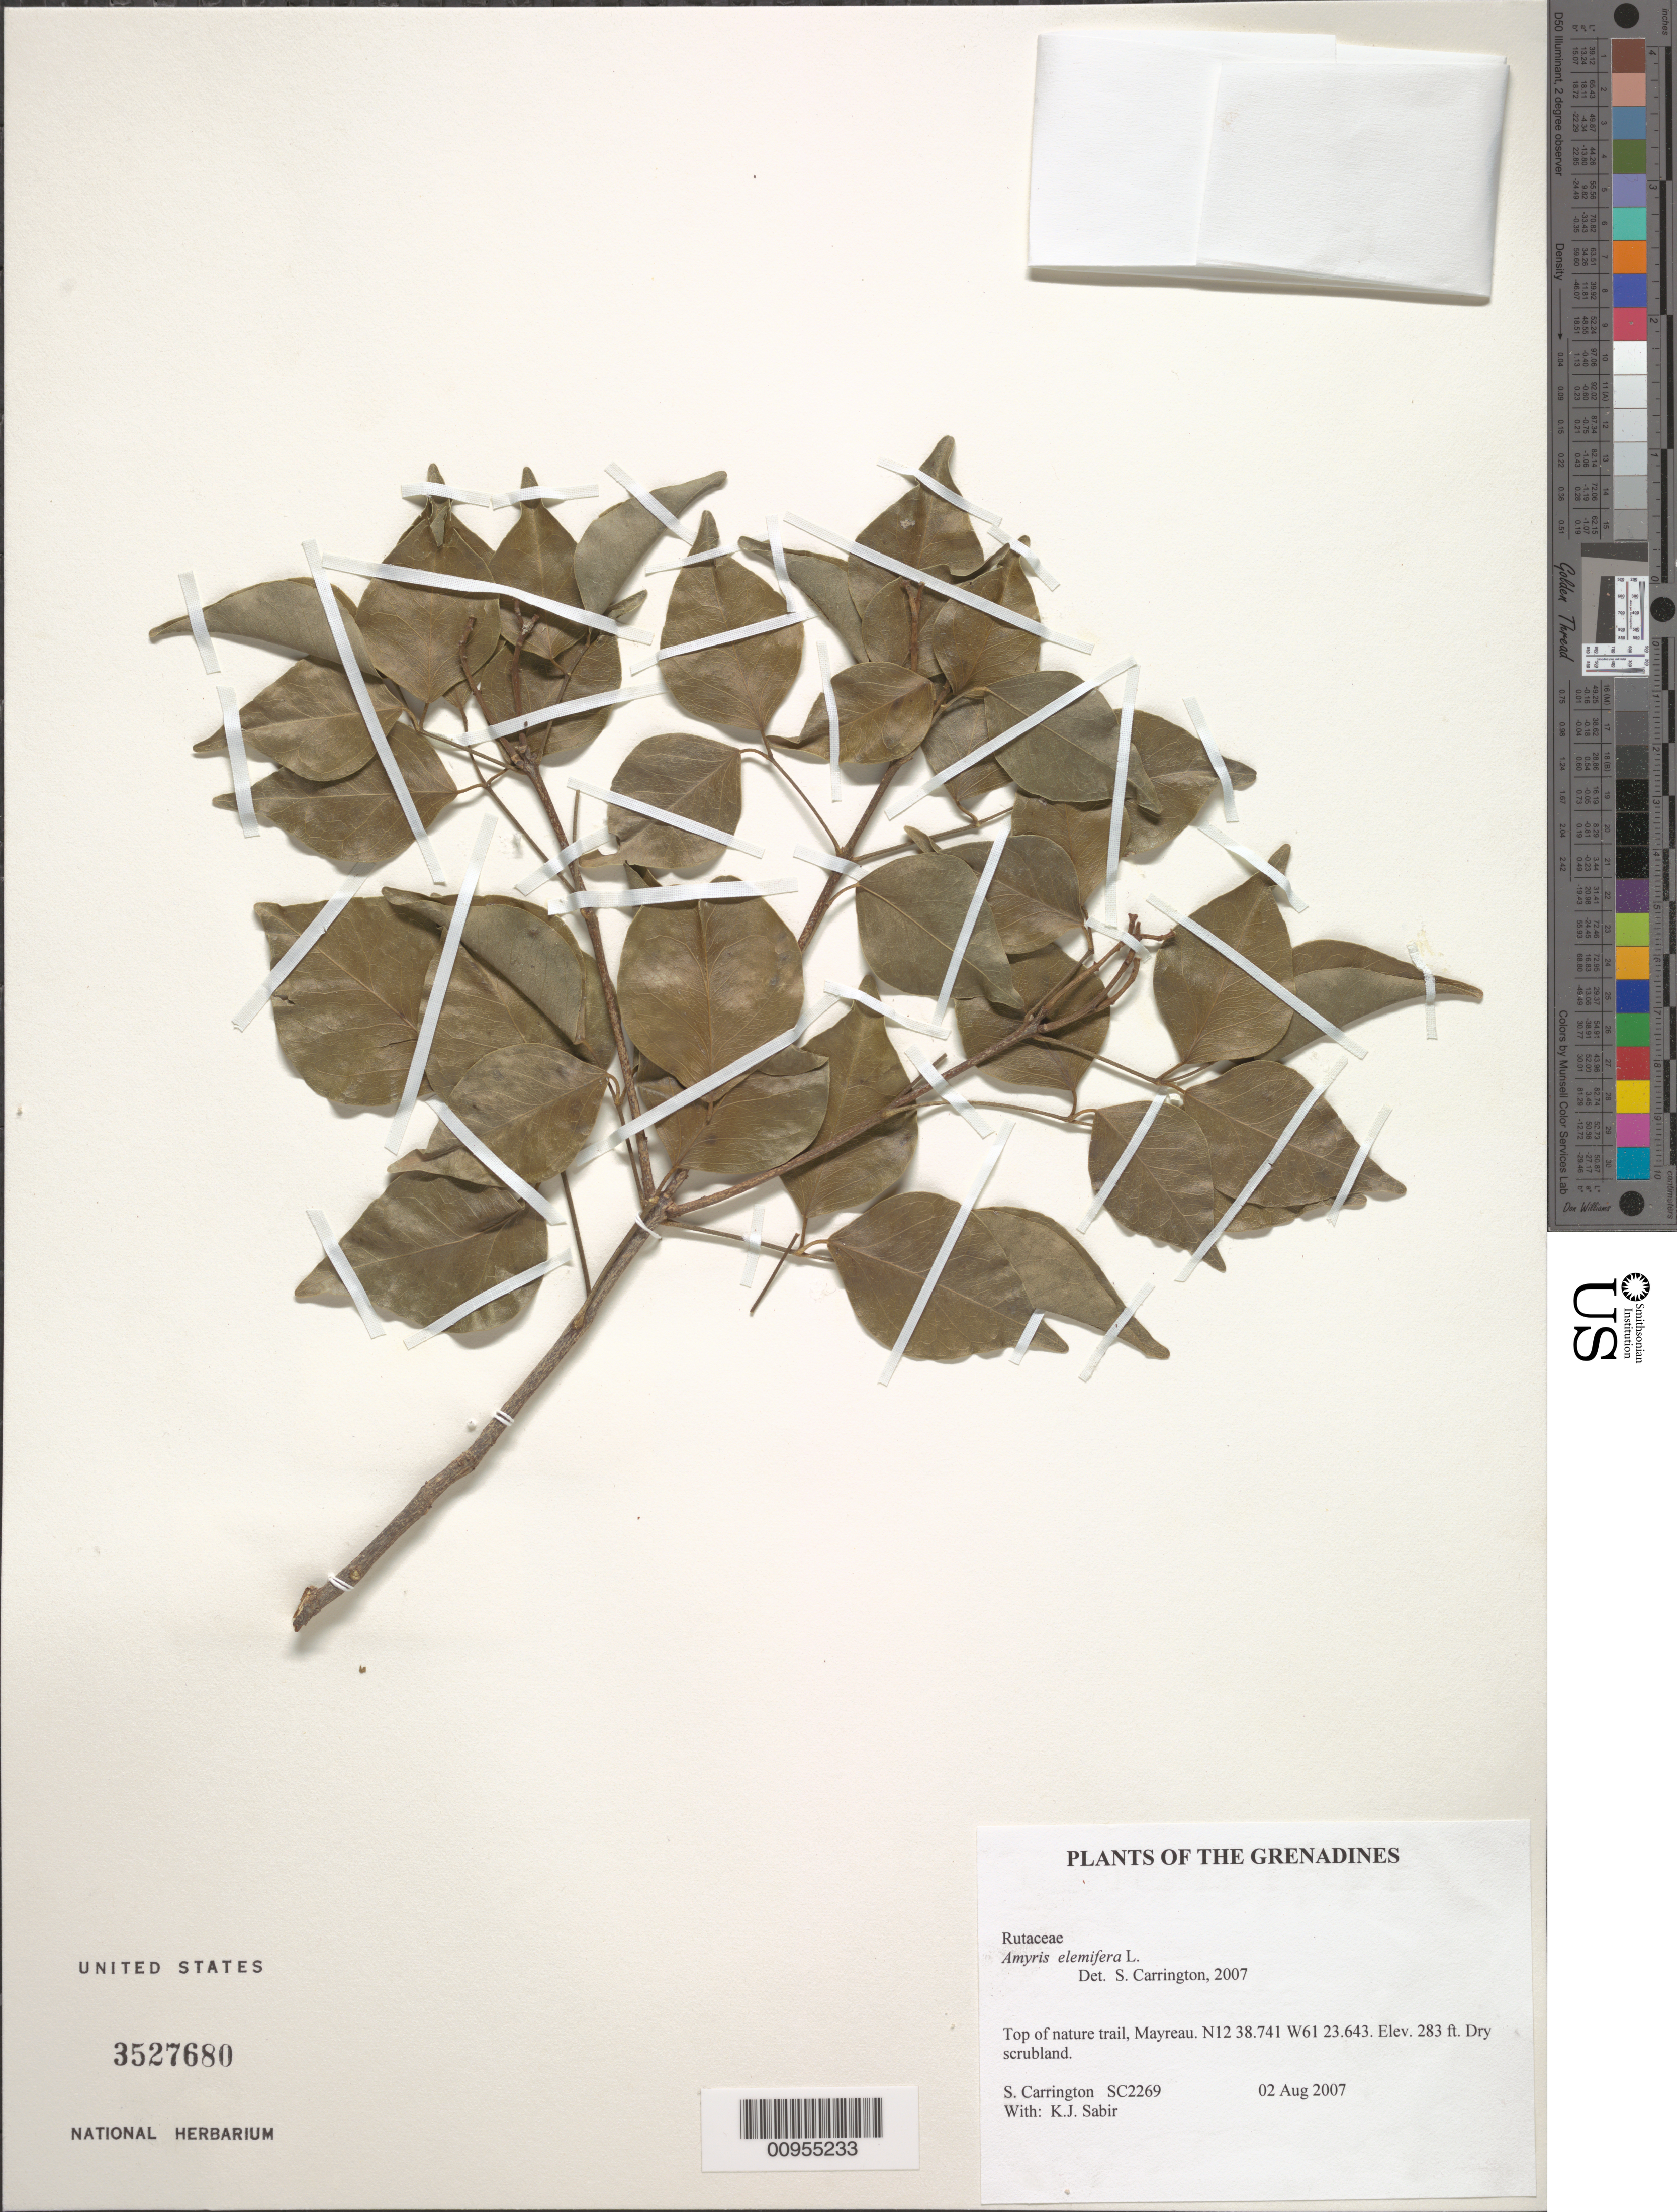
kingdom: Plantae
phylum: Tracheophyta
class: Magnoliopsida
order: Sapindales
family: Rutaceae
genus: Amyris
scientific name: Amyris elemifera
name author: L.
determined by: Carrington, C. M. S.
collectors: C. M. S. Carrington & K. Sabir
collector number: SC 2269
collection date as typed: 02 Aug 2007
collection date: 2007-08-02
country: St. Vincent - Grenadines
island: Mayreau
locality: top of nature trail, Mayreau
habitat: dry scrubland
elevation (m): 86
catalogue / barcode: US 3527680